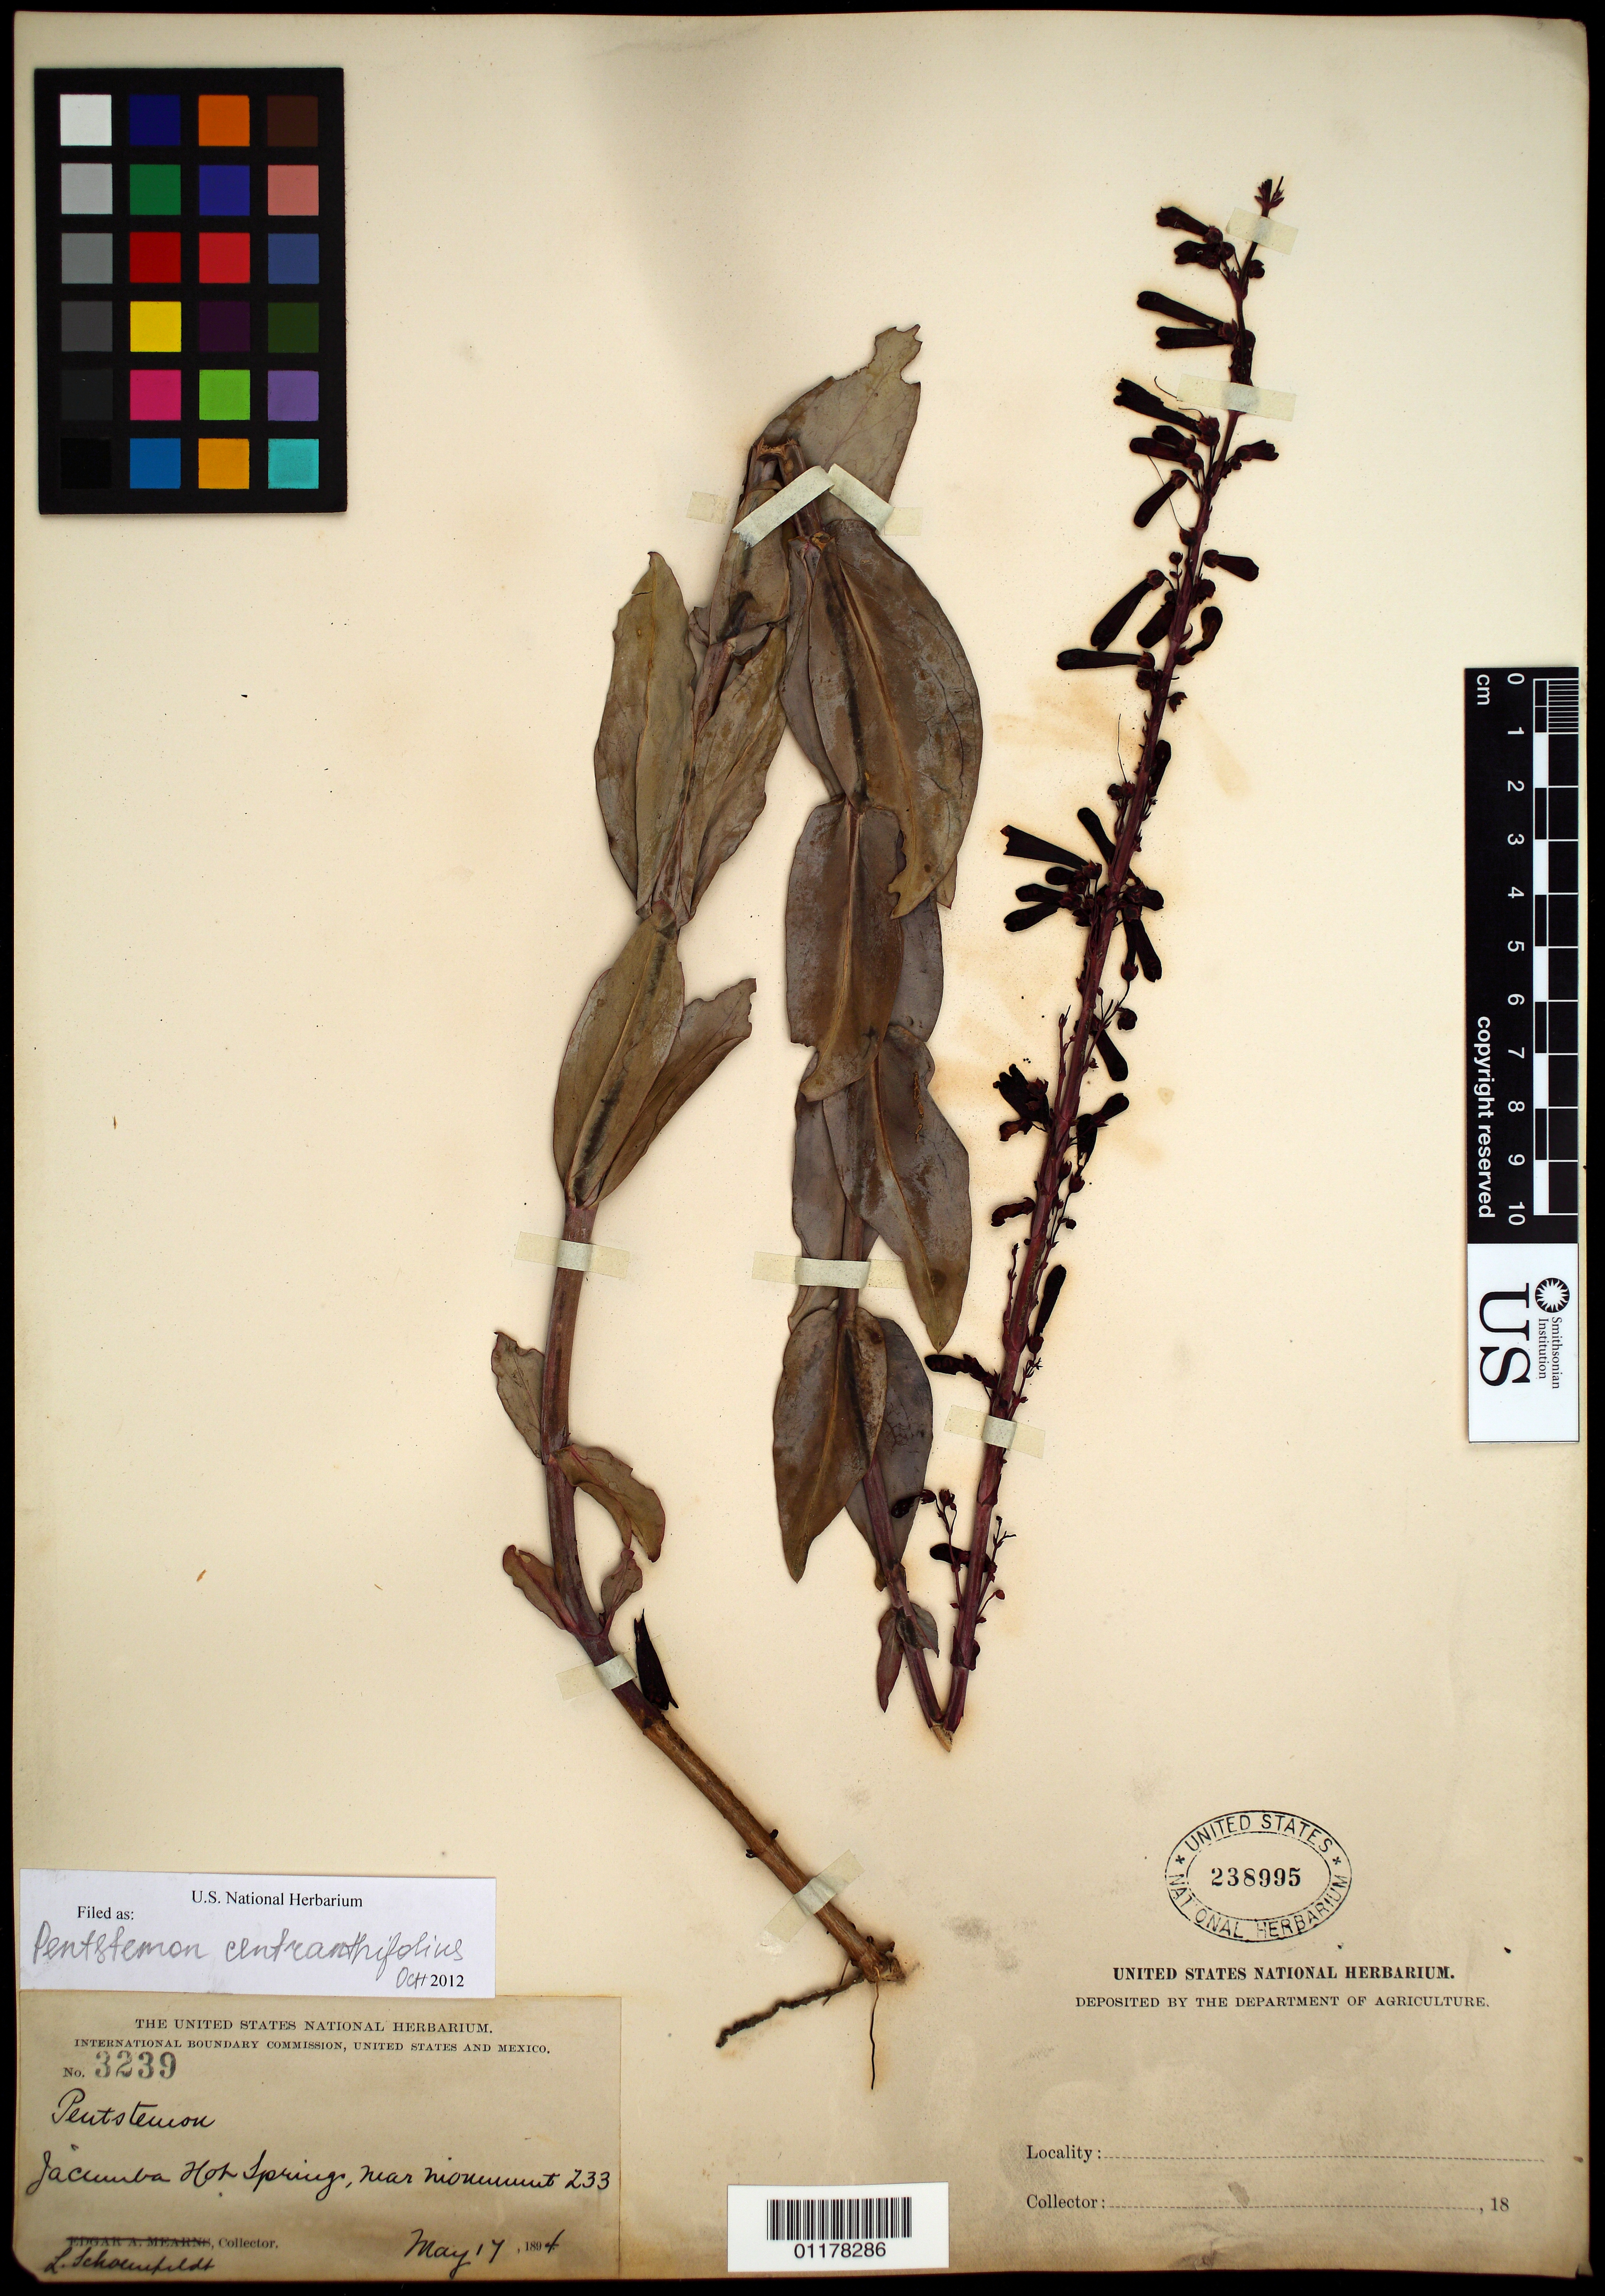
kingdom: Plantae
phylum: Tracheophyta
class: Magnoliopsida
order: Lamiales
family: Plantaginaceae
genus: Penstemon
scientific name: Penstemon centranthifolius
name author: Benth.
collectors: L. Schounfeldt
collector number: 3239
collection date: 1894-05-14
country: United States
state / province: California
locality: Jacumba Hot Springs, near Monument 233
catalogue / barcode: US 238995